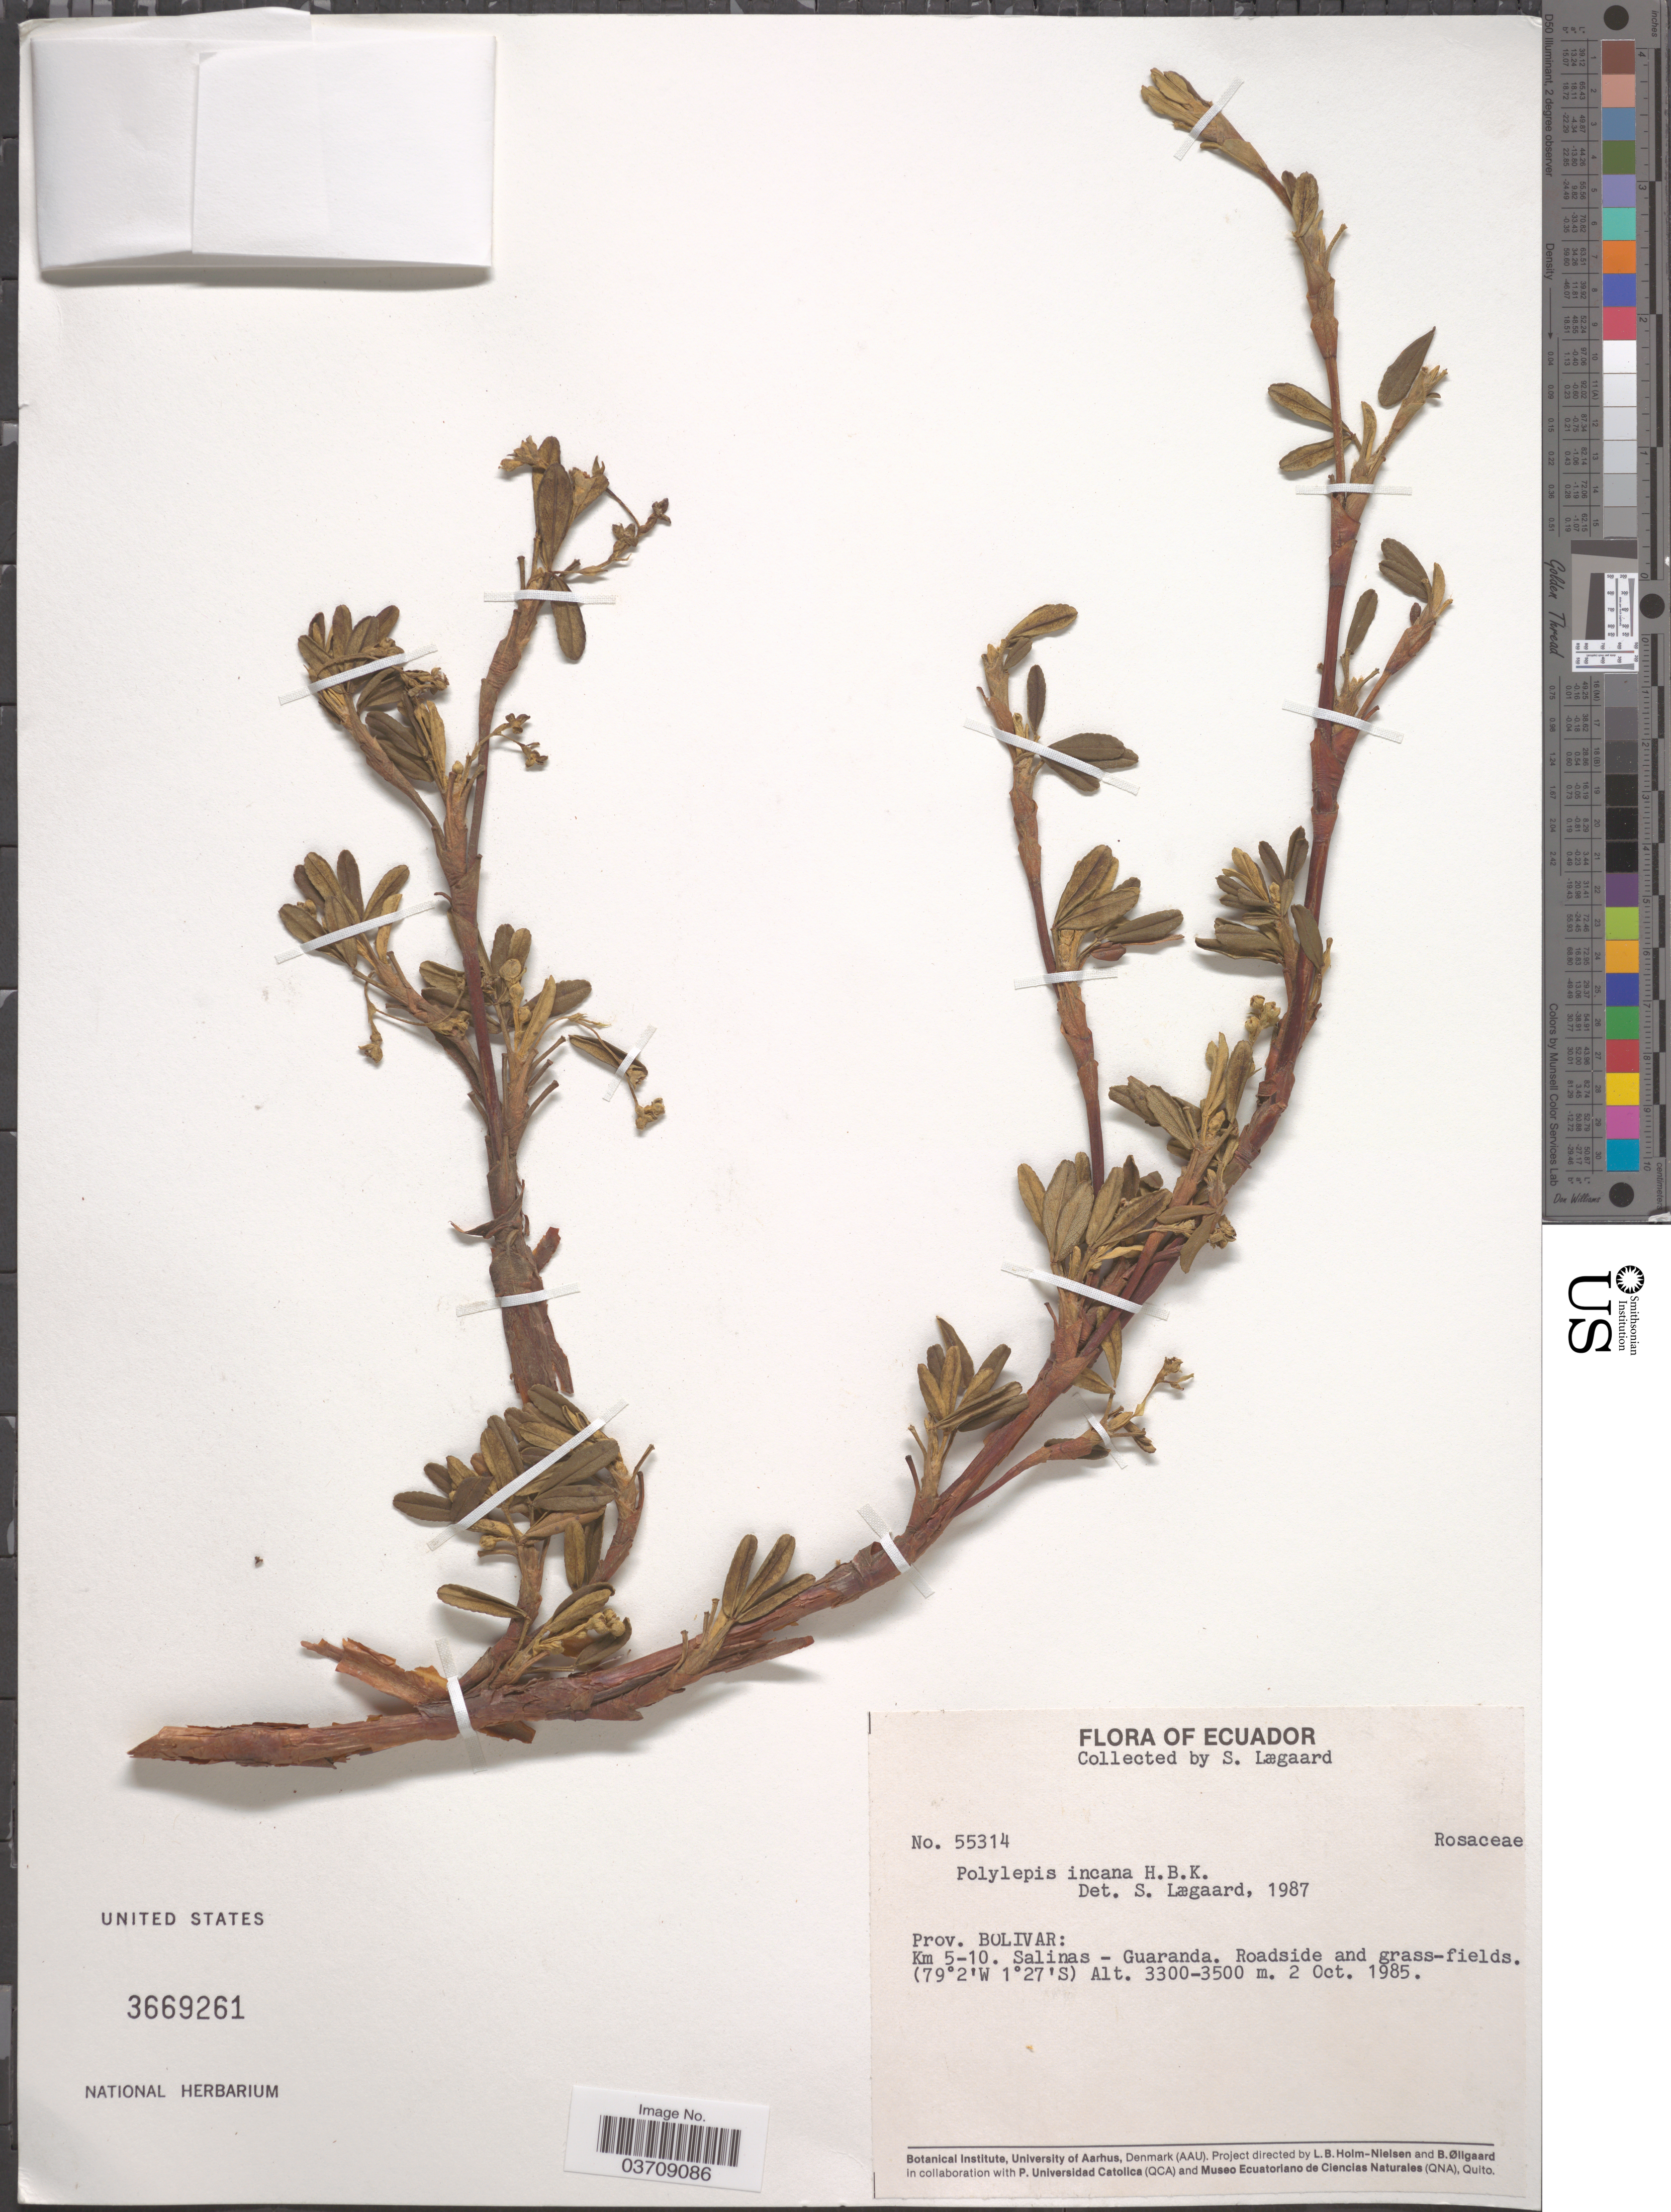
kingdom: Plantae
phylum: Tracheophyta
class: Magnoliopsida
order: Rosales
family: Rosaceae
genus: Polylepis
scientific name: Polylepis incana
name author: Kunth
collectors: S. Lægaard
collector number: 55314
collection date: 1985-10-02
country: Ecuador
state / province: Bolívar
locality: Km 5-10. Salinas - Guaranda.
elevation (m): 3300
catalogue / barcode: US 3669261